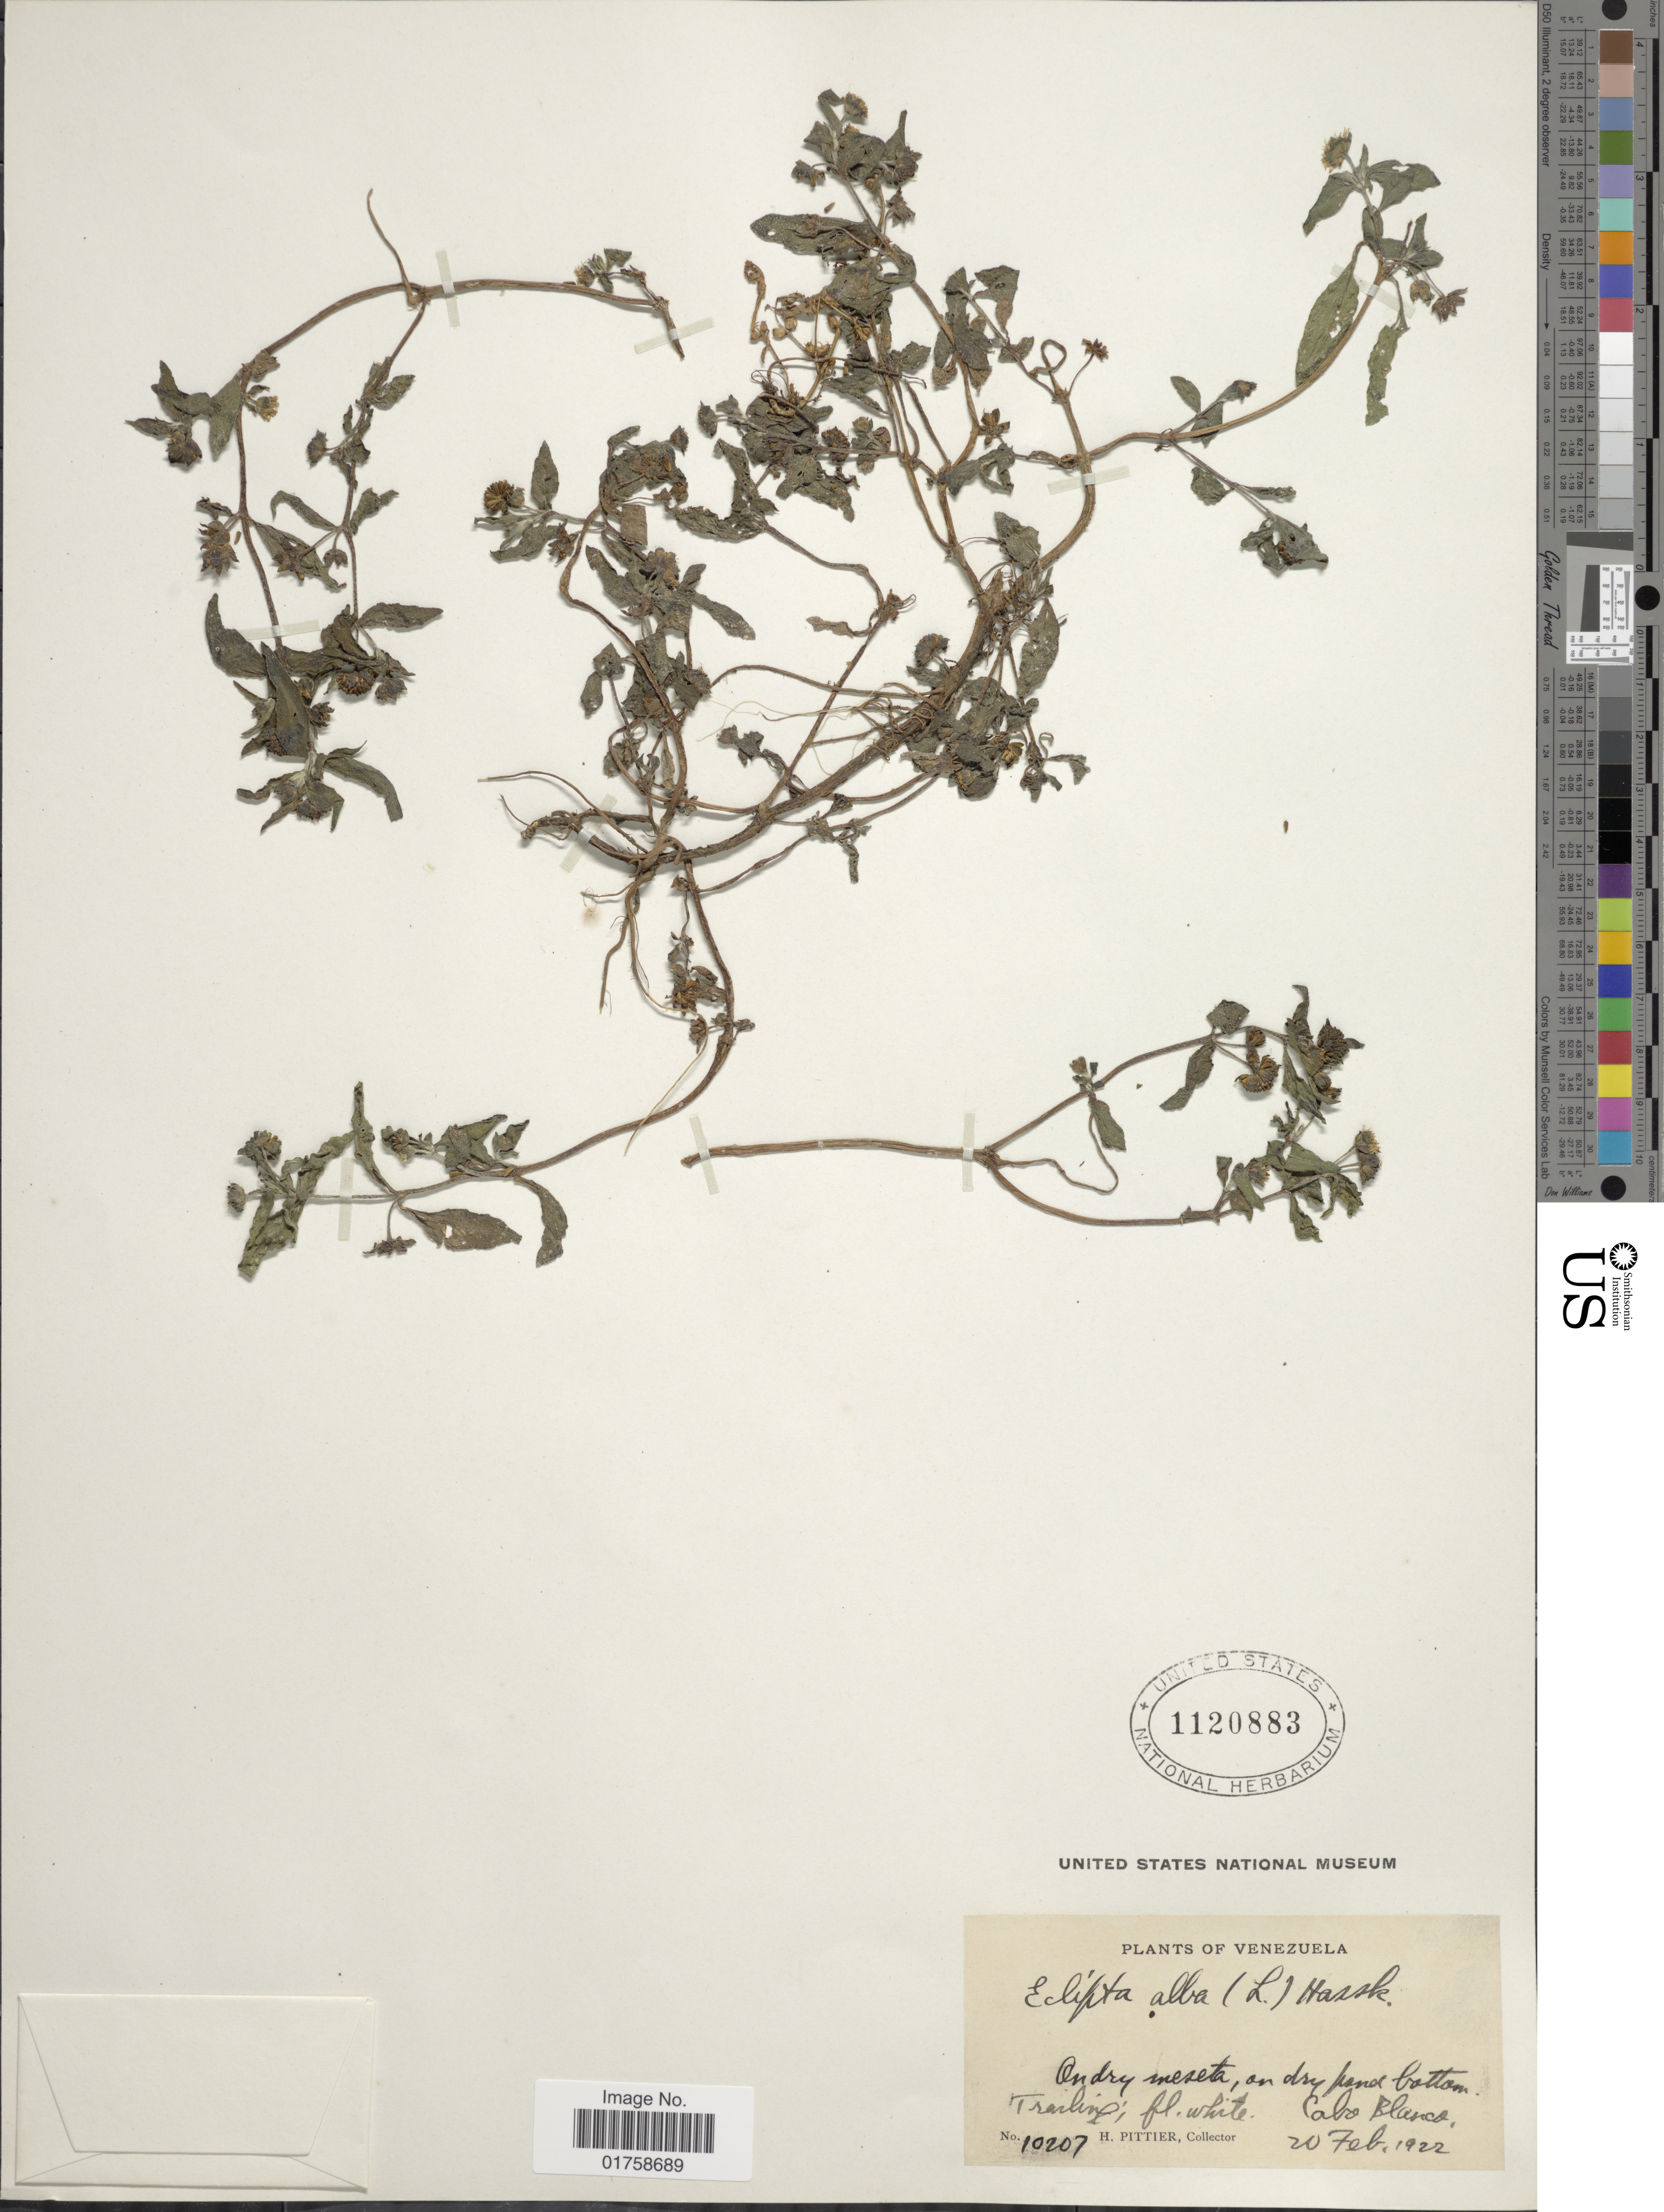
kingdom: Plantae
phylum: Tracheophyta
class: Magnoliopsida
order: Asterales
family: Asteraceae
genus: Eclipta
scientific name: Eclipta alba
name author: (L.) Hassk.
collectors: H. F. Pittier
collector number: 10207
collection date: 1922-02-20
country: Venezuela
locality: Venezuela.On dry meseta, on dry pond bottom. Cabo Blanco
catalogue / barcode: US 1120883